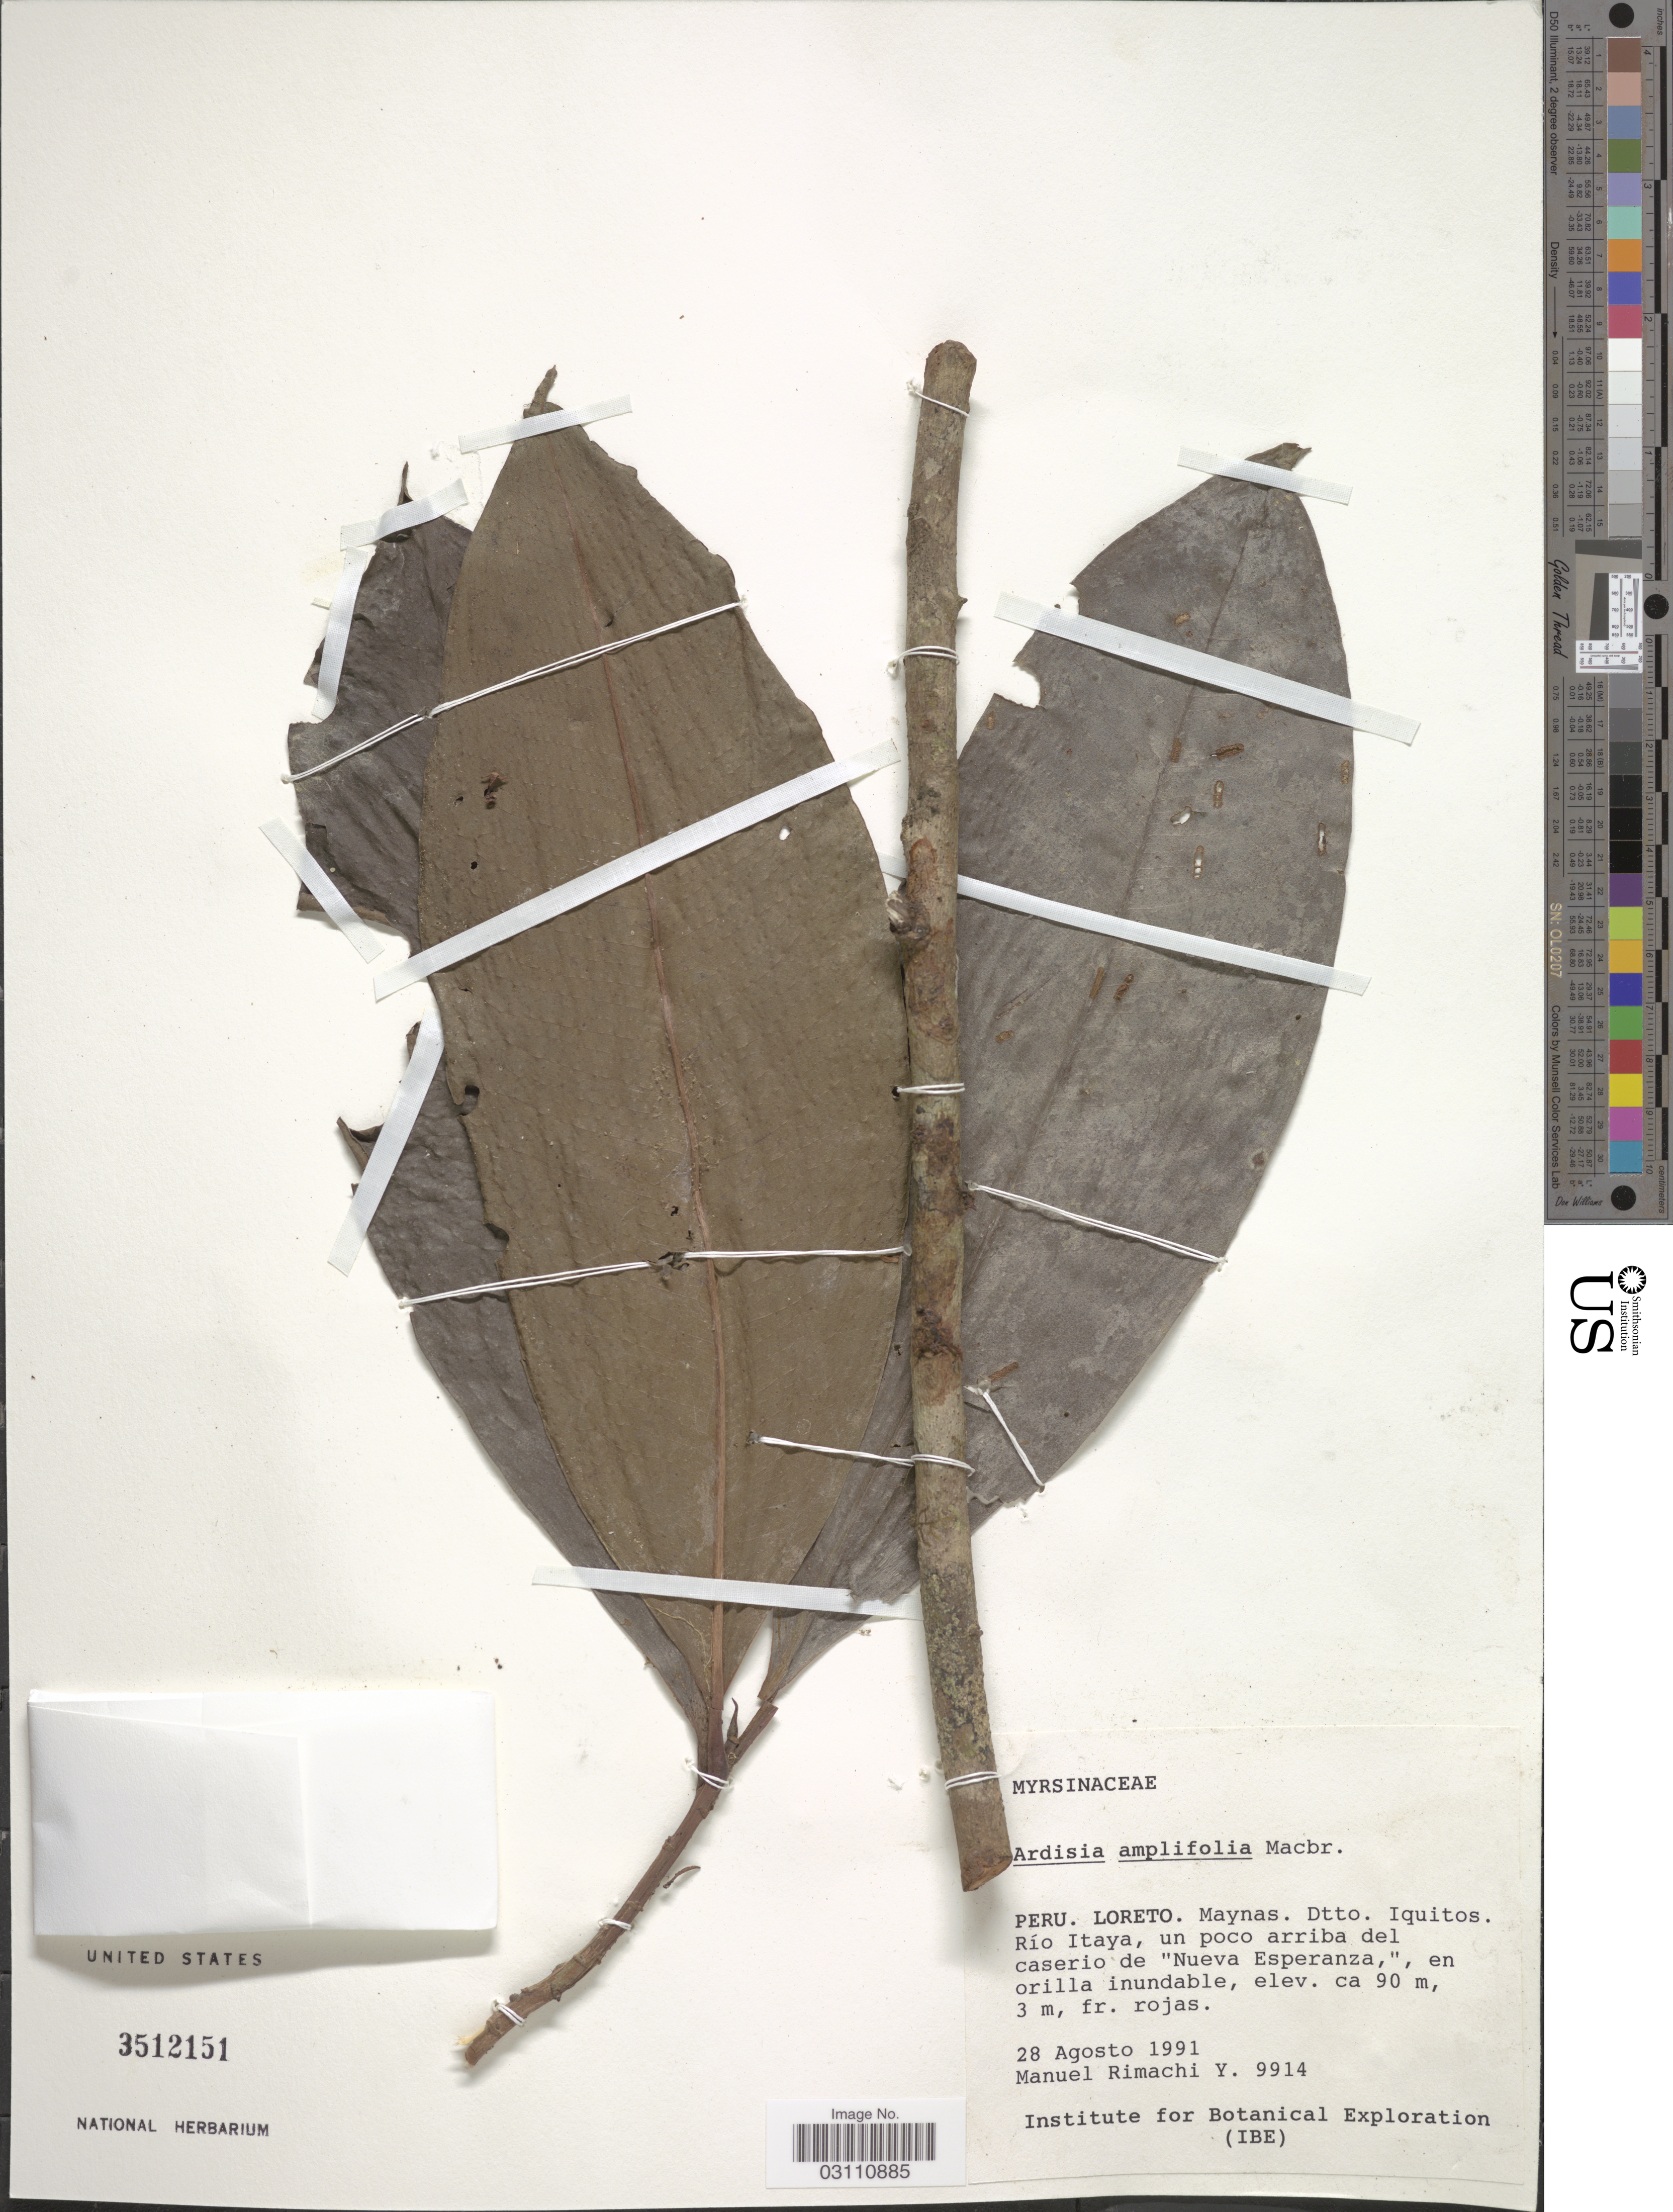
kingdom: Plantae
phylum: Tracheophyta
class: Magnoliopsida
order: Ericales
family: Primulaceae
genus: Ardisia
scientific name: Ardisia amplifolia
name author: Standl.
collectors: M. Rimachi Y.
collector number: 9914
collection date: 1991-08-28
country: Peru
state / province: Loreto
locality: Maynas. Dtto. Iquitos. Río Itaya, un poco arriba del caserio de "Nueva Esperanza".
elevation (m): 90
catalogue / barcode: US 3512151